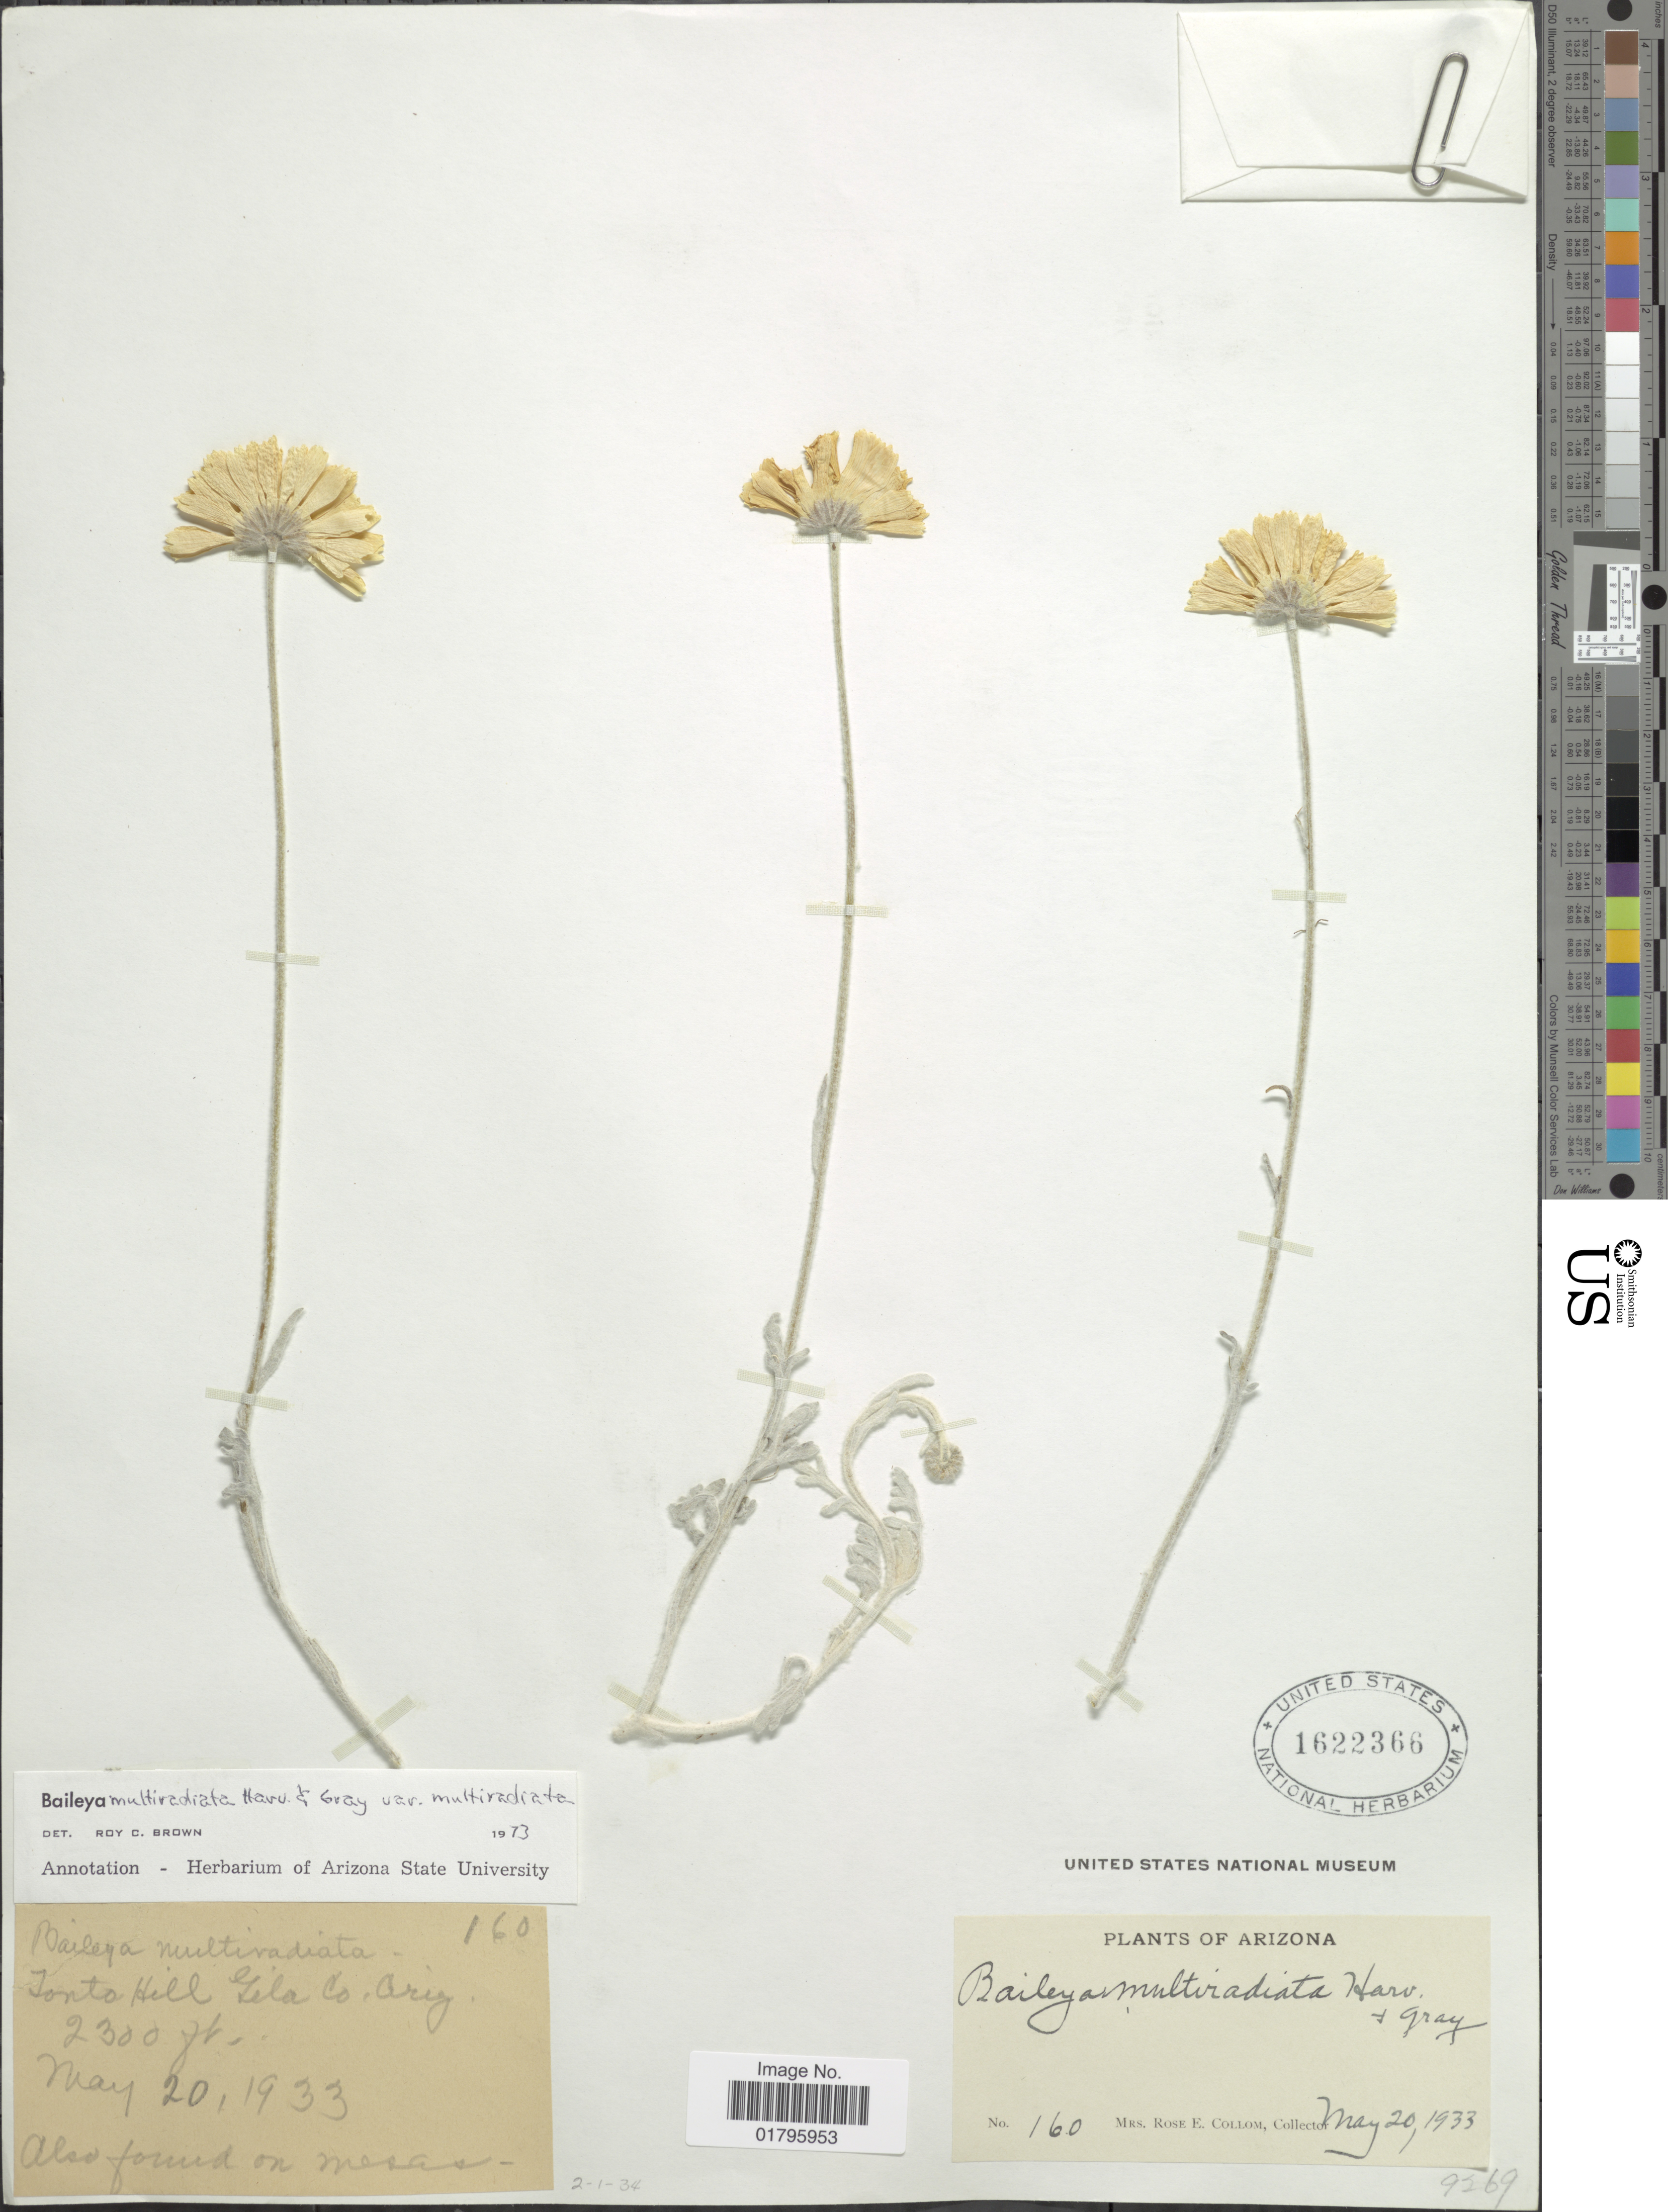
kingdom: Plantae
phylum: Tracheophyta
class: Magnoliopsida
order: Asterales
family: Asteraceae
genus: Baileya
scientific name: Baileya multiradiata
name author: Harv. & A. Gray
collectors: R. E. Collom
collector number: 160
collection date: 1933-05-20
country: United States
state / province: Arizona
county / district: Gila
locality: Tonto Hills Gila Co.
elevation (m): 701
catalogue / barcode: US 1622366